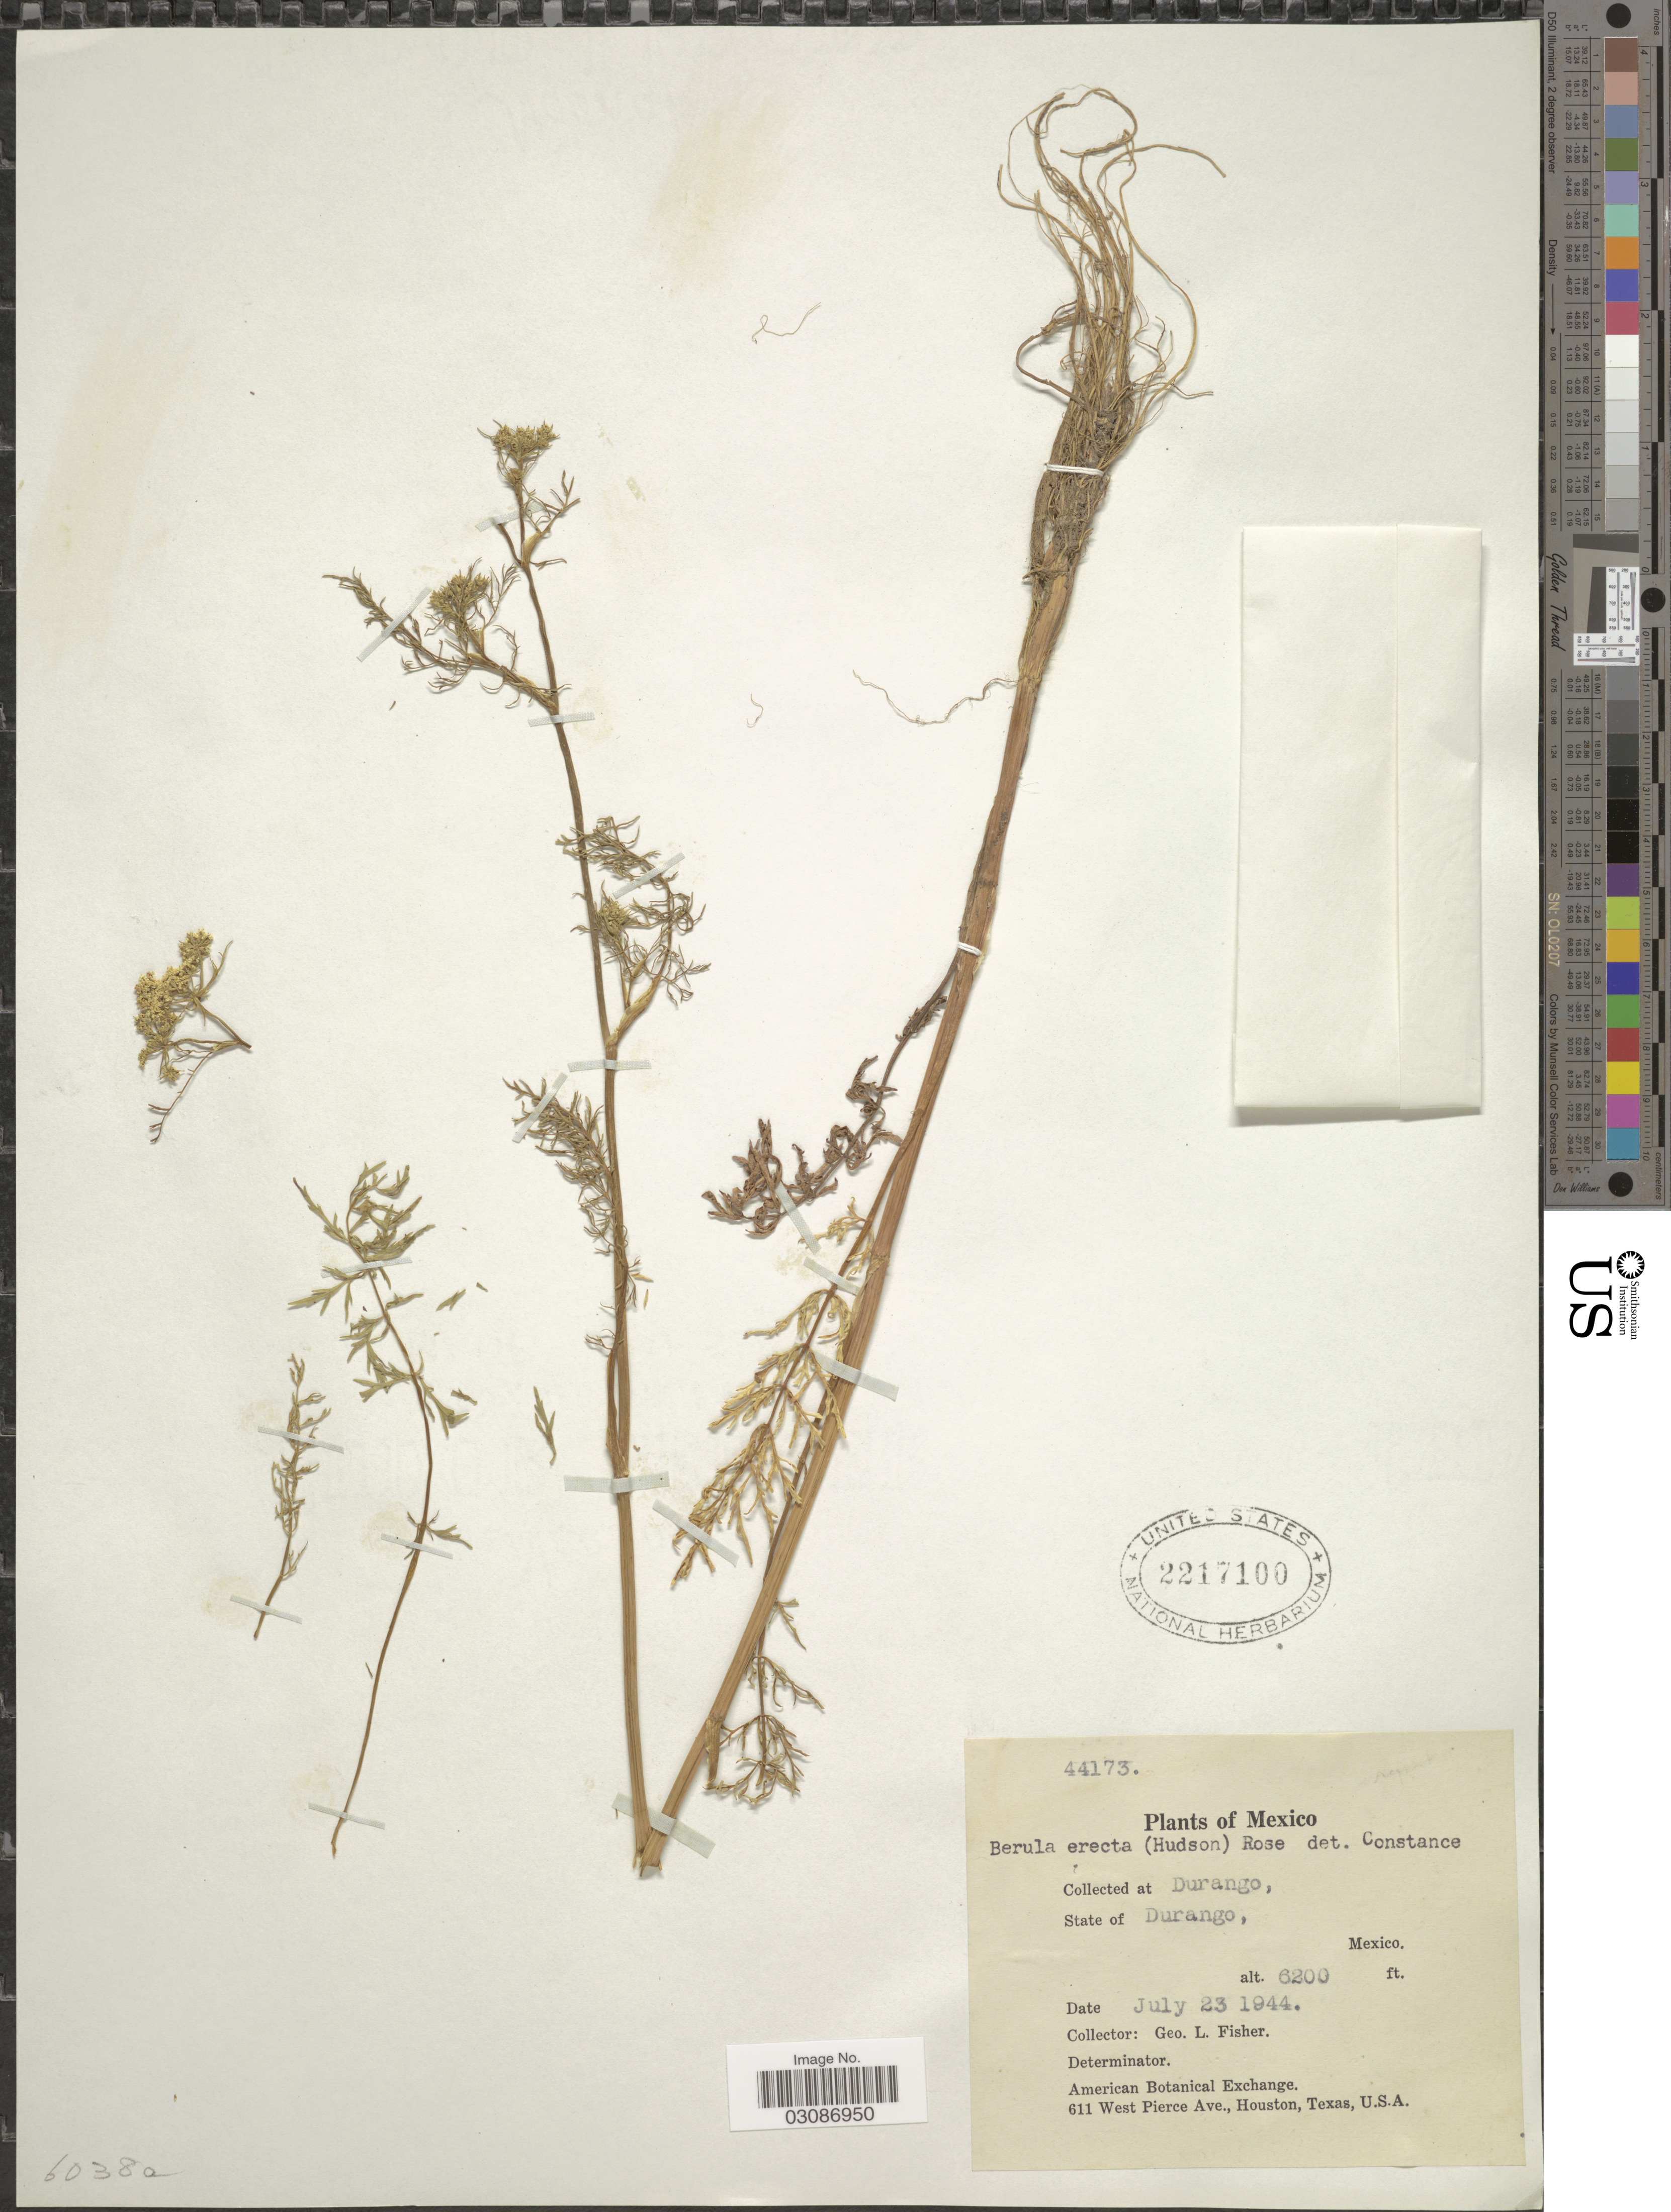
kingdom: Plantae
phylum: Tracheophyta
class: Magnoliopsida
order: Apiales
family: Apiaceae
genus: Berula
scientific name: Berula erecta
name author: (Huds.) Coville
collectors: G. L. Fisher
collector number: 44173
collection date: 1944-07-23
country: Mexico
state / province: Durango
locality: Durango.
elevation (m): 1890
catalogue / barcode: US 2217100